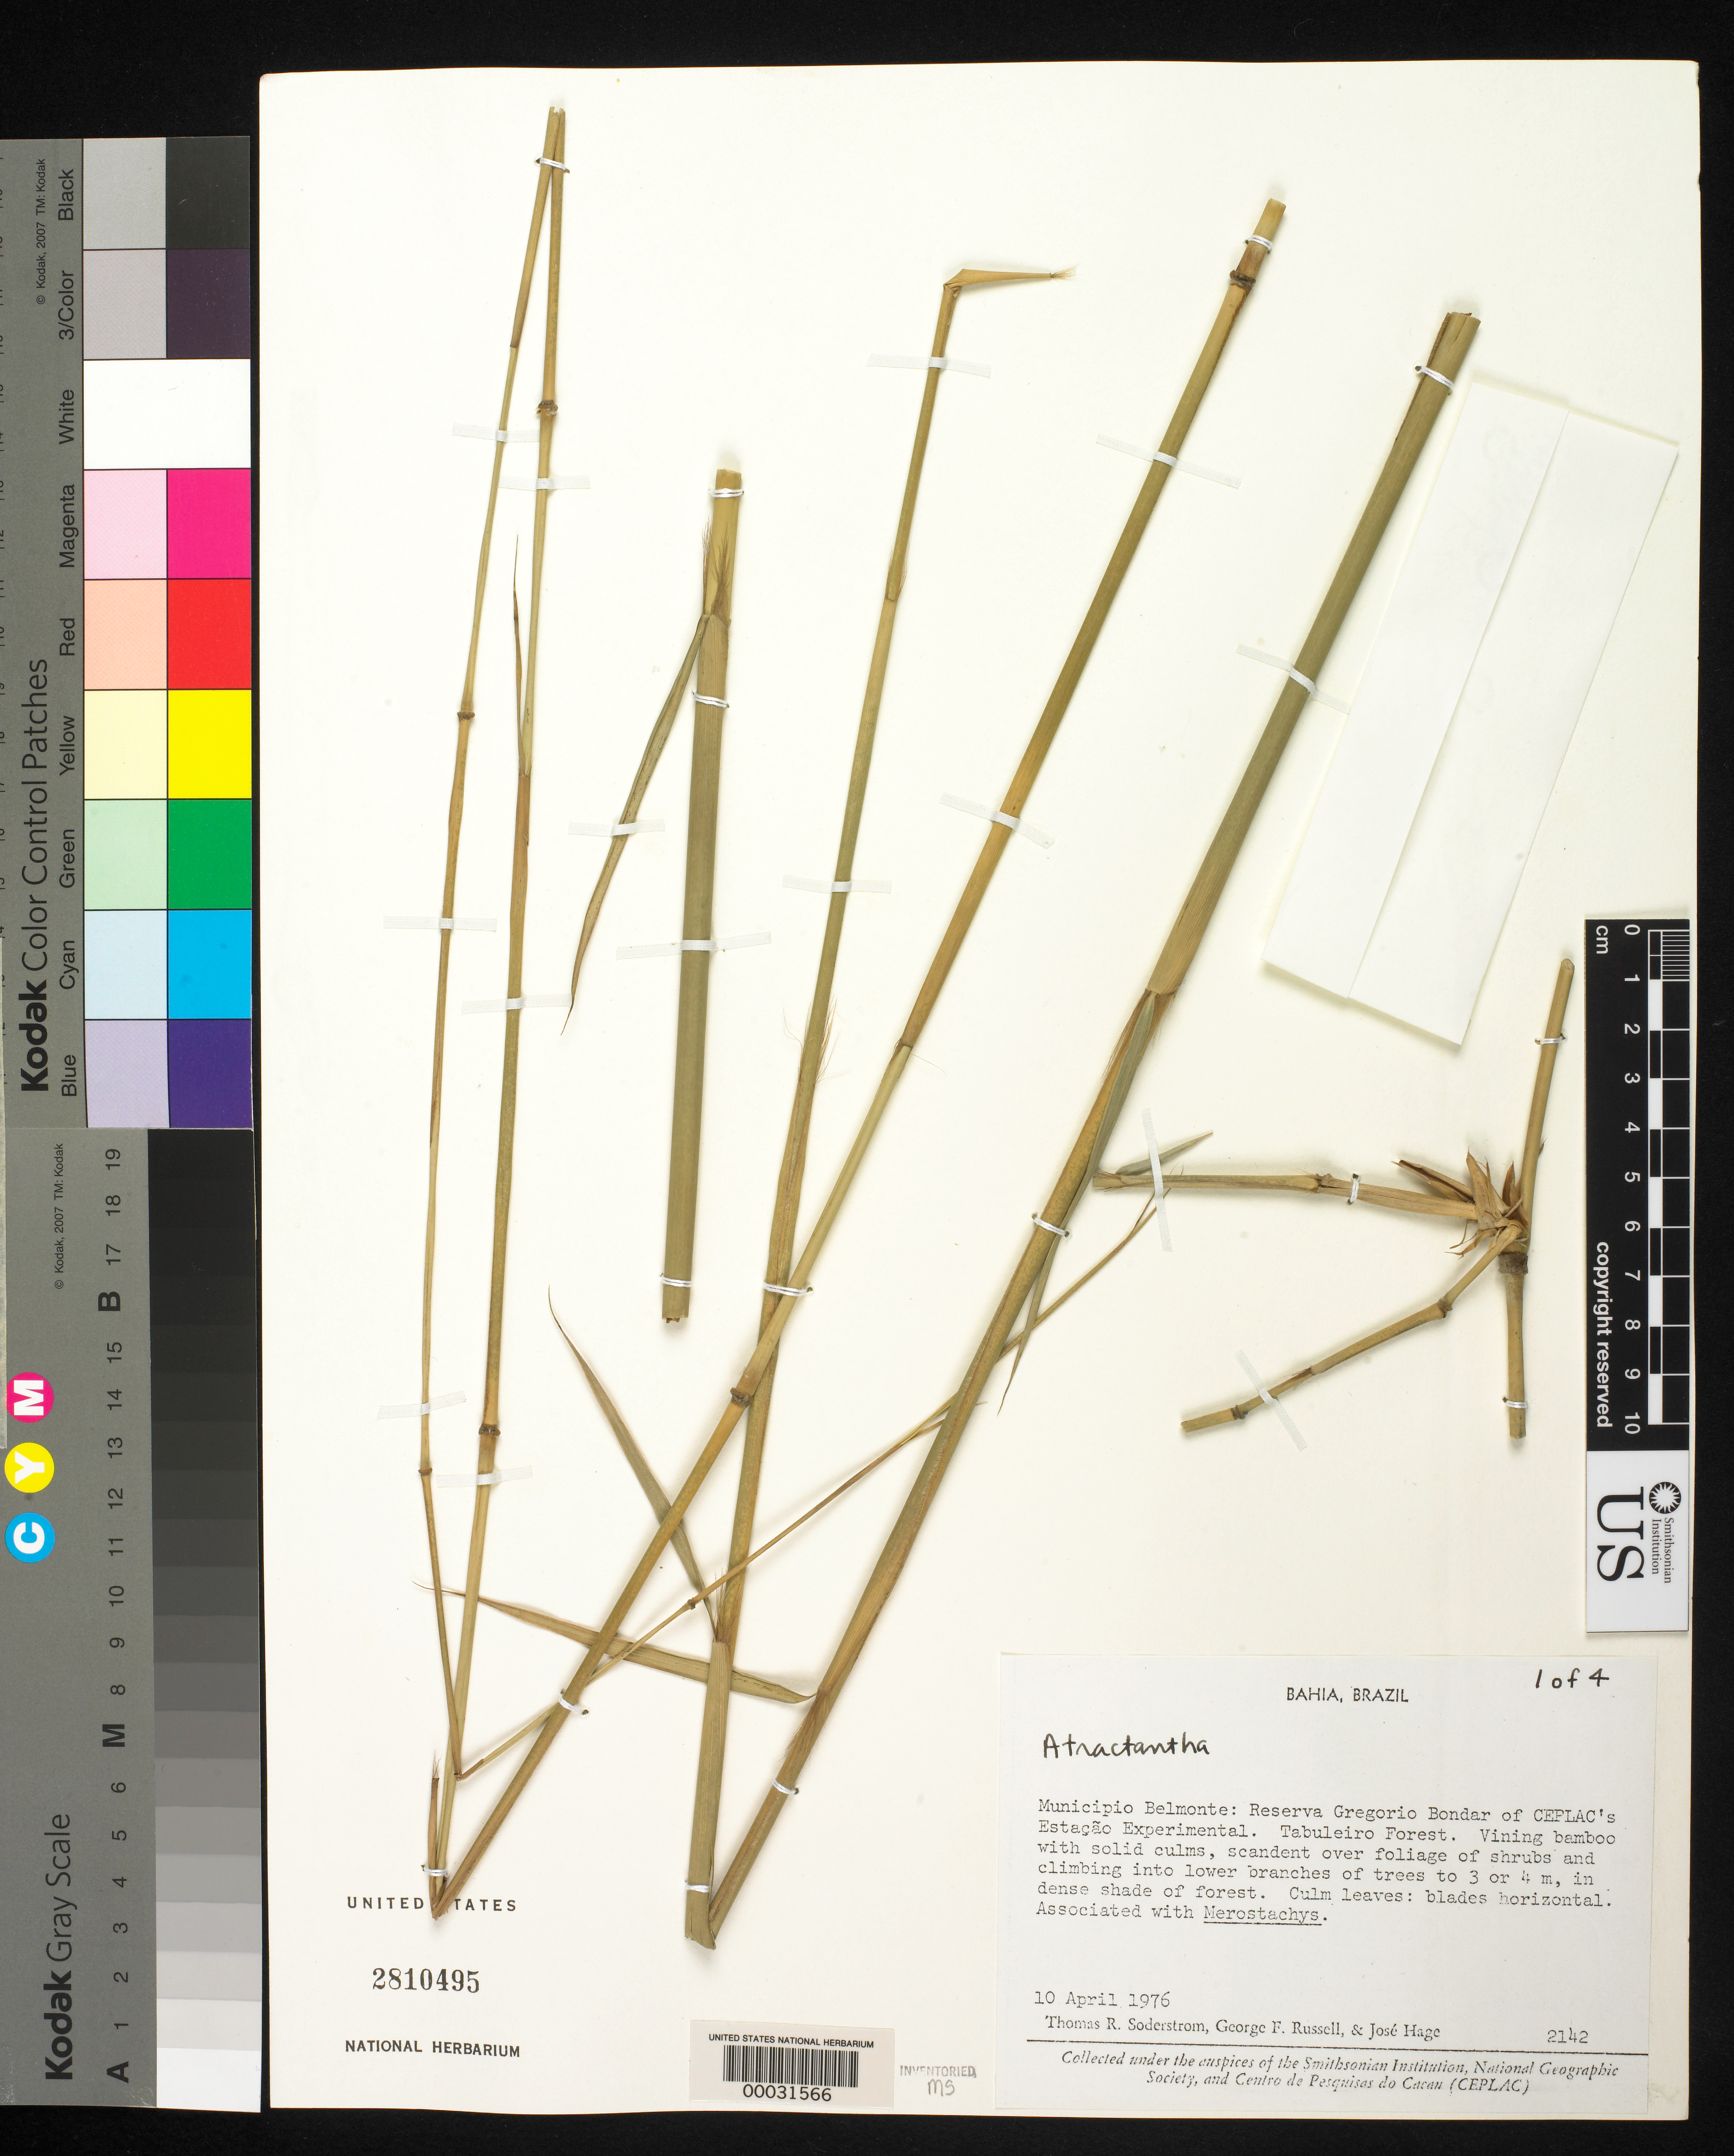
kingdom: Plantae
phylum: Tracheophyta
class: Liliopsida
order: Poales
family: Poaceae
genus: Athroostachys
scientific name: Athroostachys capitata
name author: (Hook.) Benth.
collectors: T. R. Soderstrom, G. Russell & J. Hage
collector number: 2142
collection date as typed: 10 Apr 1976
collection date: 1976-04-10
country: Brazil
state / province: Bahia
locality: Belmonte, tabuleiro forest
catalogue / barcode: US 2810495